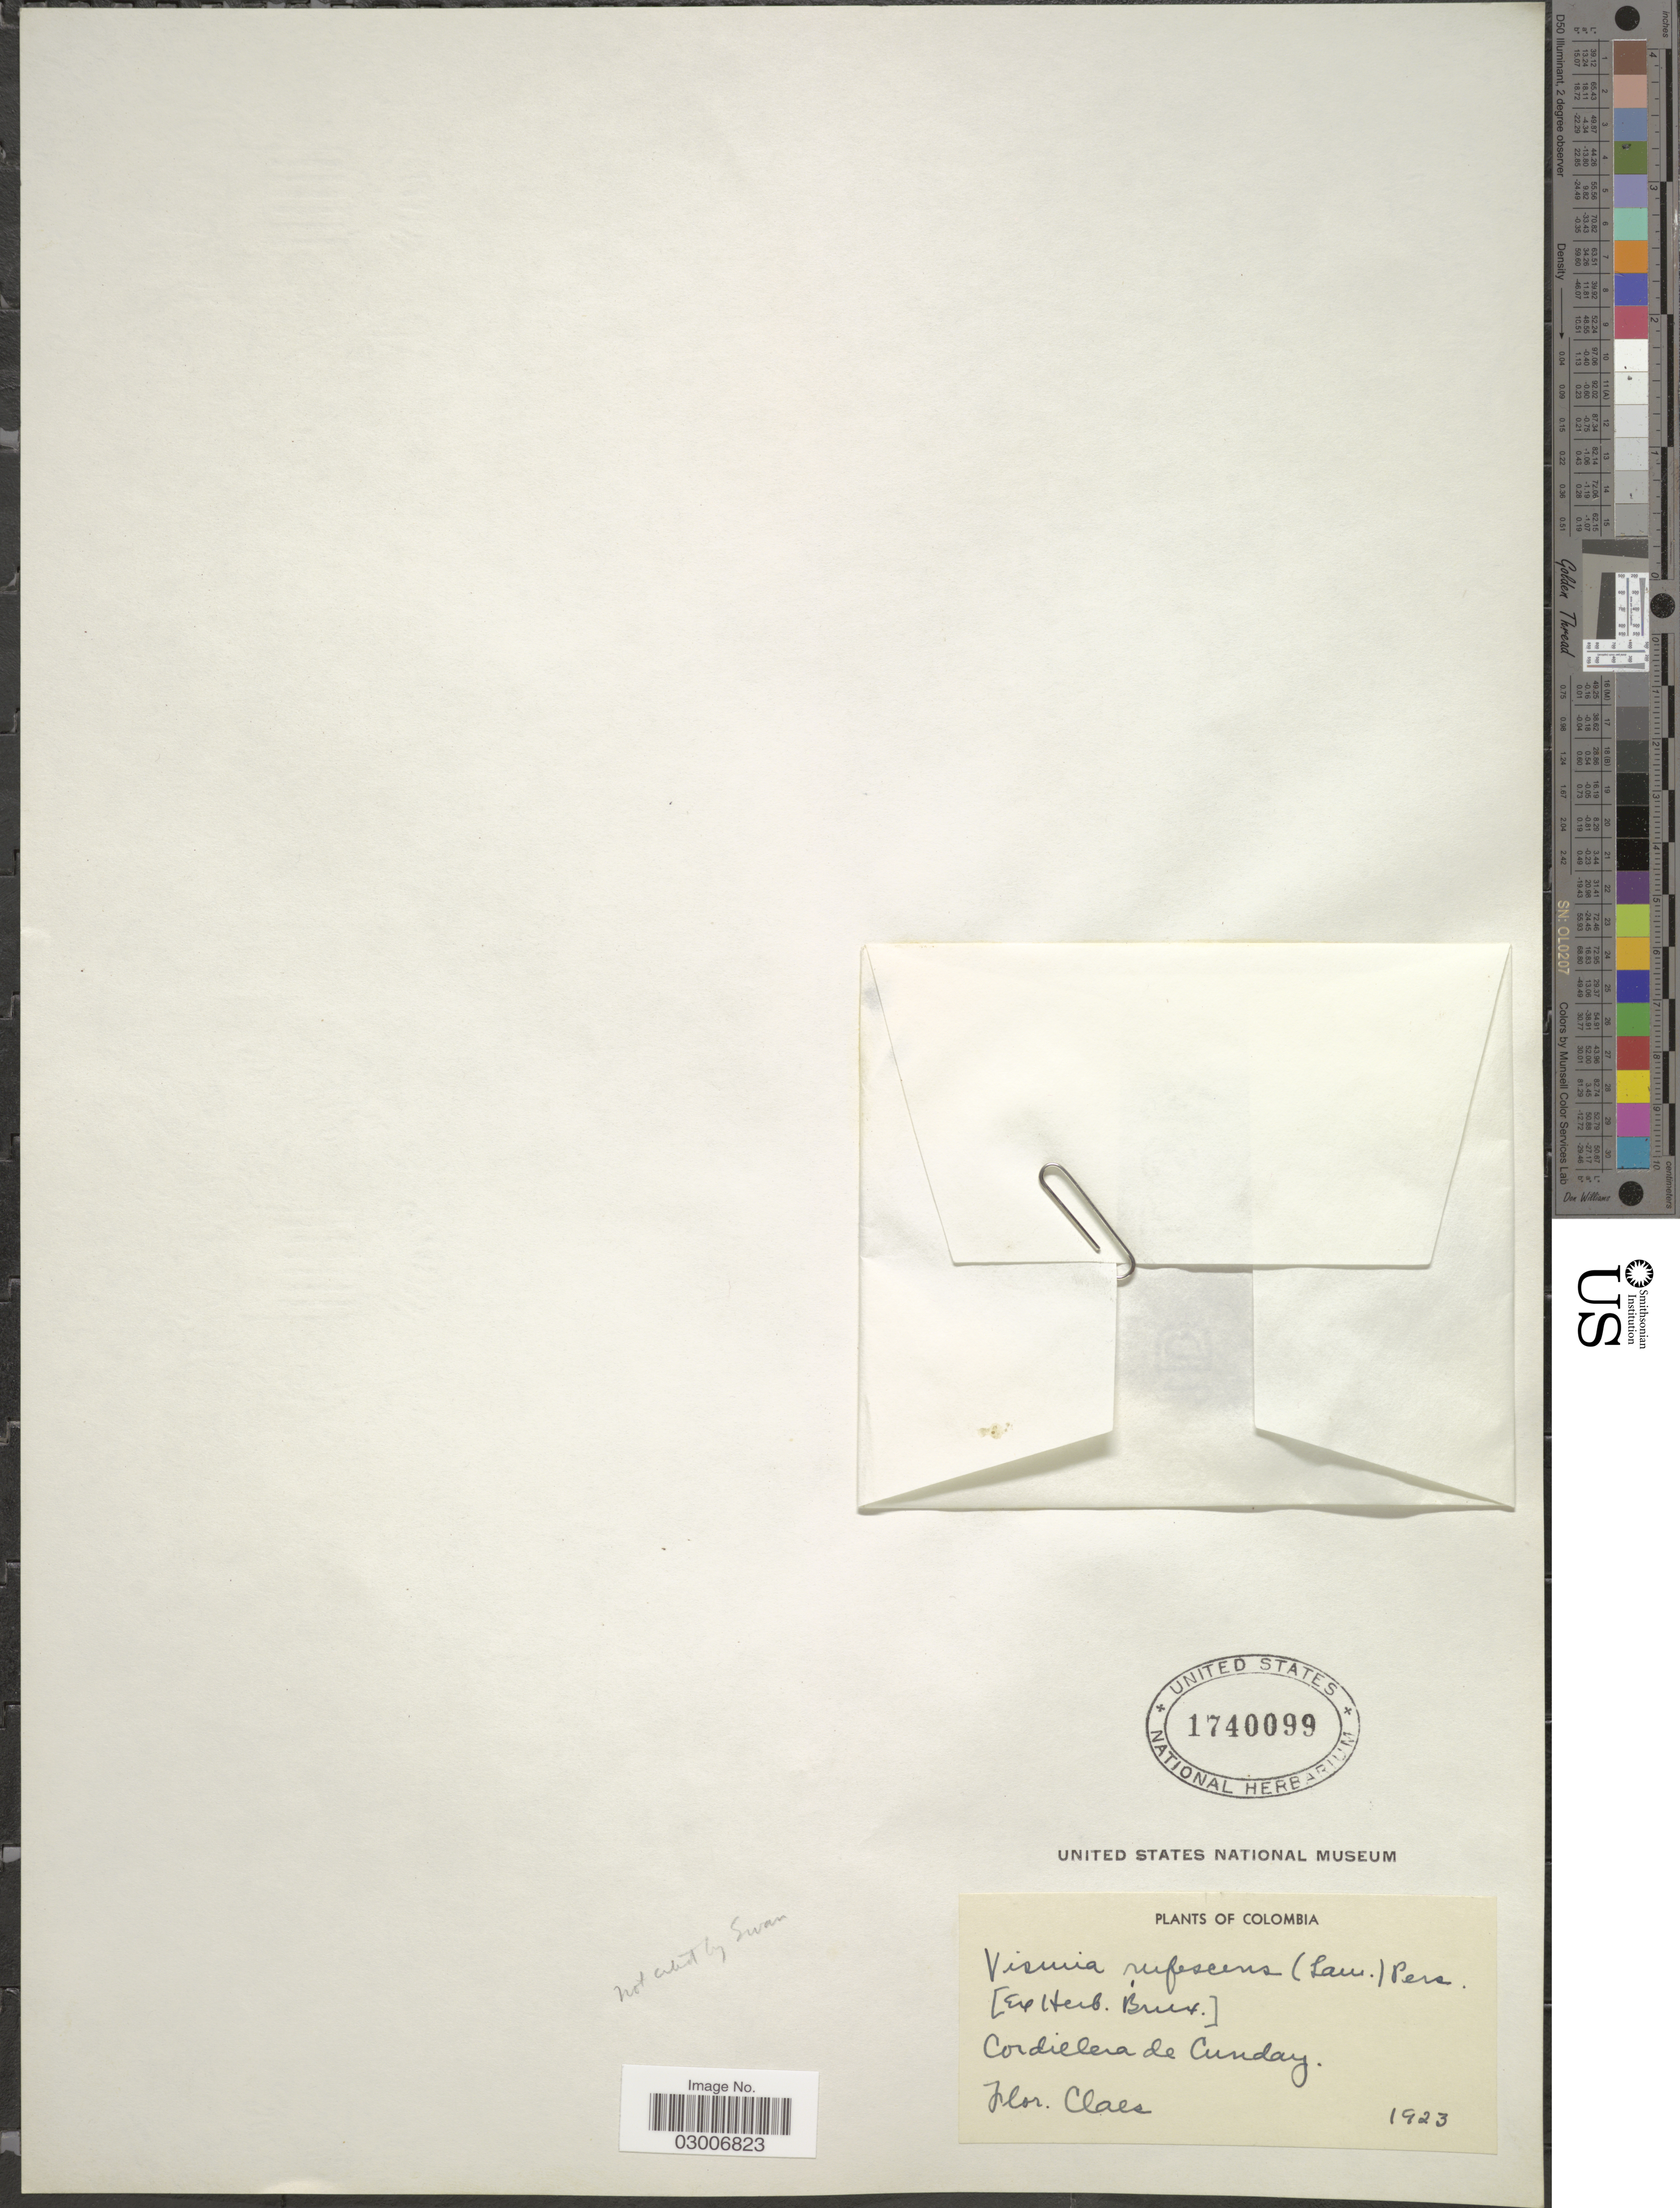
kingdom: Plantae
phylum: Tracheophyta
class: Magnoliopsida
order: Malpighiales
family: Hypericaceae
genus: Vismia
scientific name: Vismia lauriformis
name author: (Lam.) Choisy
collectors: F. Claes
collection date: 1923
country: Colombia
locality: Cordillera de Cunday.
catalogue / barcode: US 1740099